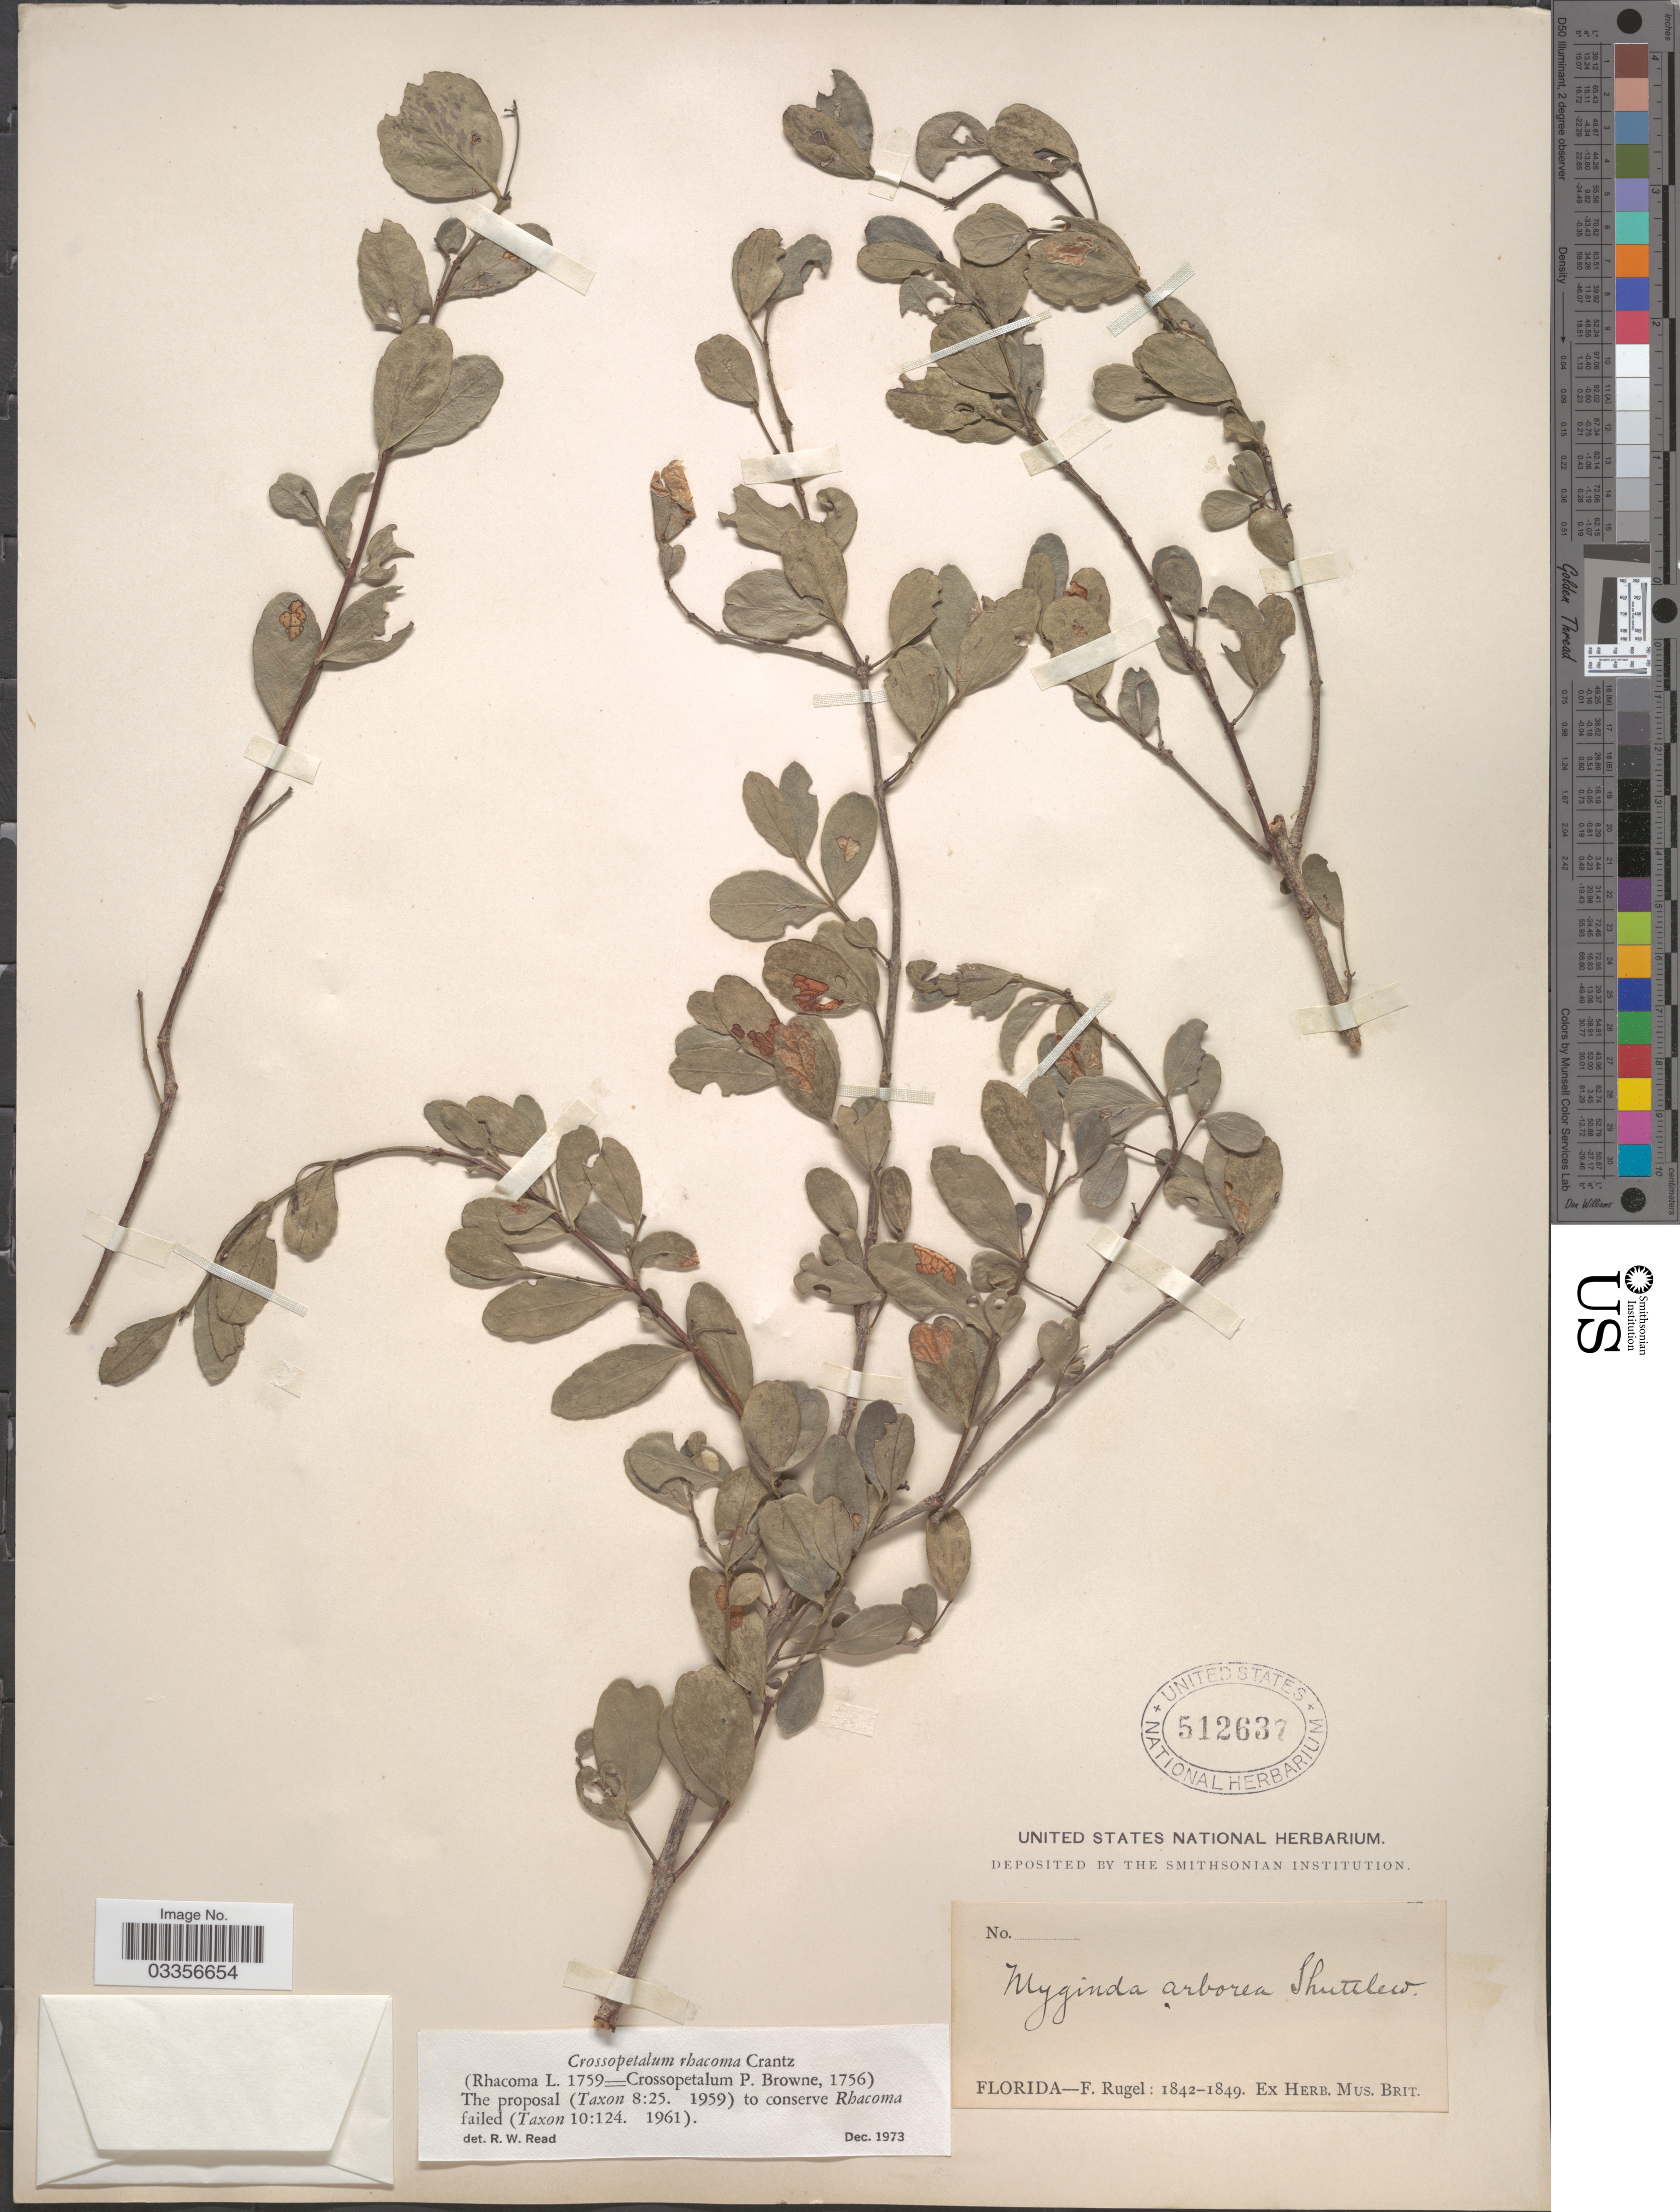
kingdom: Plantae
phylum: Tracheophyta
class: Magnoliopsida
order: Celastrales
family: Celastraceae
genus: Crossopetalum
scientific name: Crossopetalum rhacoma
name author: Crantz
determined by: Read, Robert W., (US), NMNH (UNITED STATES)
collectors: F. Rugel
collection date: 1842/1849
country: United States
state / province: Florida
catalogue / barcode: US 512637